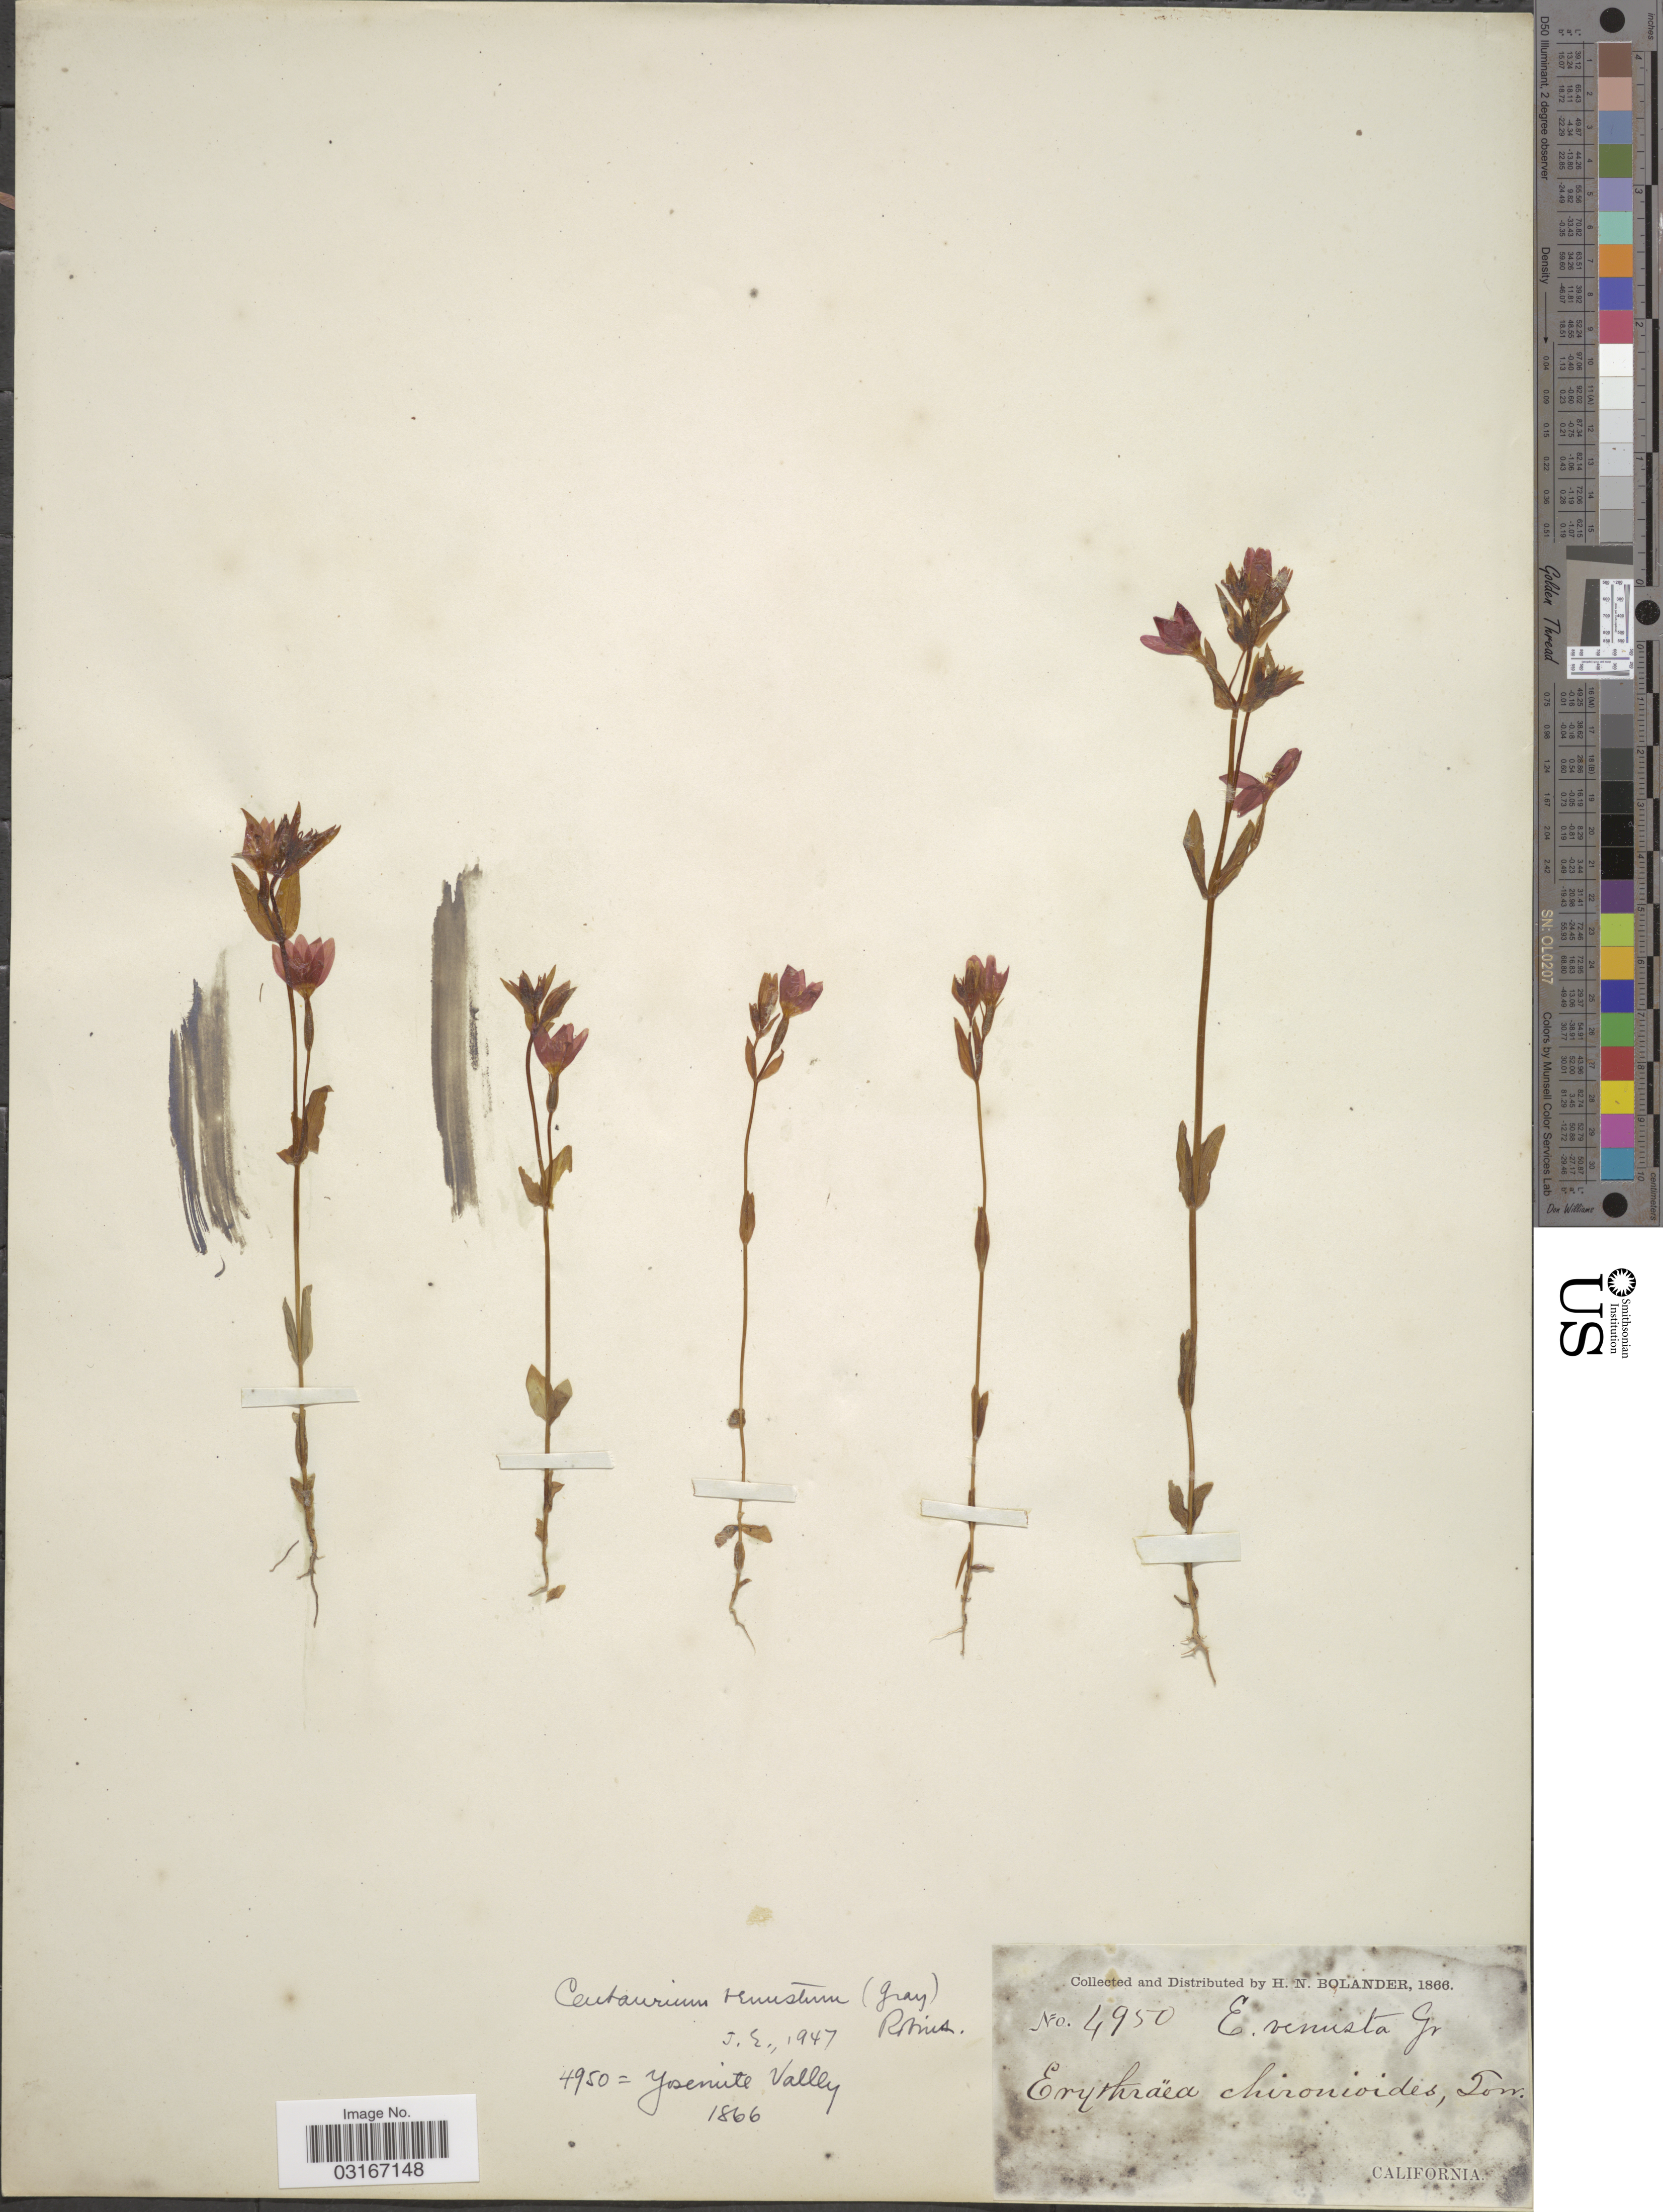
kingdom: Plantae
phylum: Tracheophyta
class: Magnoliopsida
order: Gentianales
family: Gentianaceae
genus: Centaurium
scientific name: Centaurium venustum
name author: (A. Gray) B.L. Rob.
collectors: H. Bolander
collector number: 4950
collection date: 1866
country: United States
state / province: California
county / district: Mariposa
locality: Yosemite Valley.